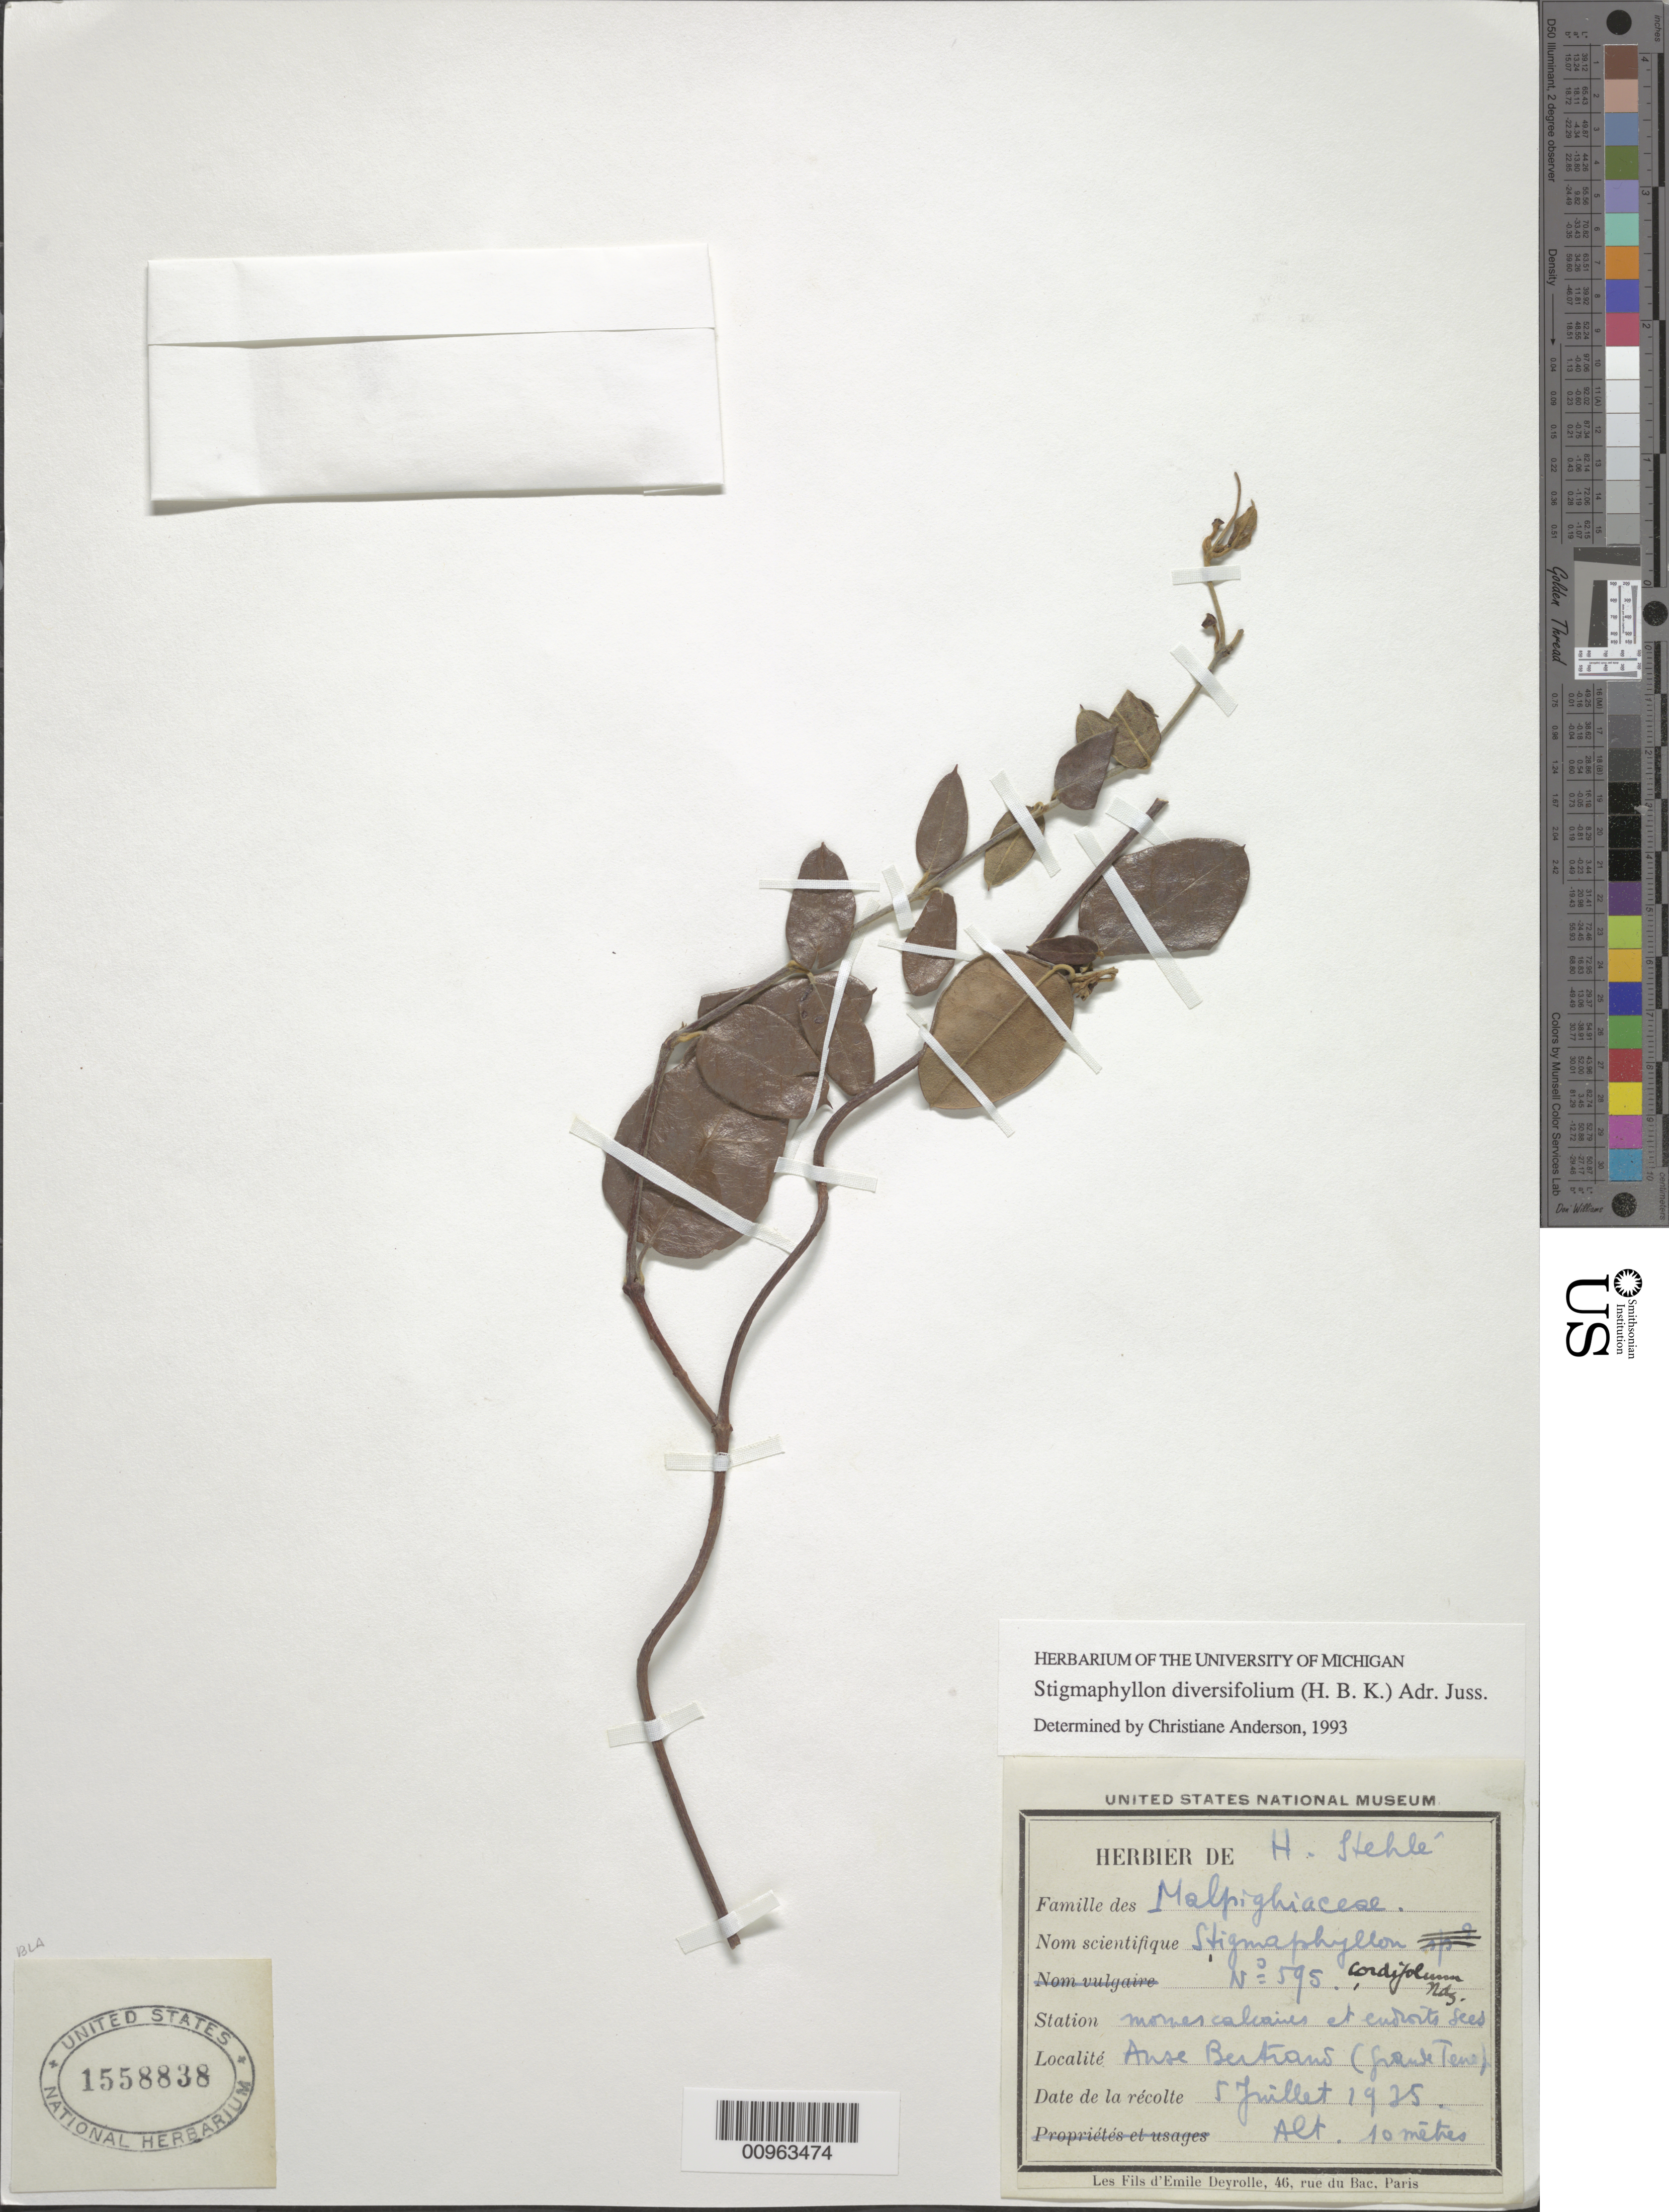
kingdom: Plantae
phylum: Tracheophyta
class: Magnoliopsida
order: Malpighiales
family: Malpighiaceae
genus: Stigmaphyllon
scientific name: Stigmaphyllon diversifolium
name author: (Kunth) A. Juss.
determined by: Anderson, C.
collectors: H. Stehlé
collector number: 595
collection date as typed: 05 Jul 1935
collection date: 1935-07-05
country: Guadeloupe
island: Grande Terre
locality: Anse-Bertrand, Grand Terre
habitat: Mornes calcaires et endroits secs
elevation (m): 10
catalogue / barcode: US 1558838